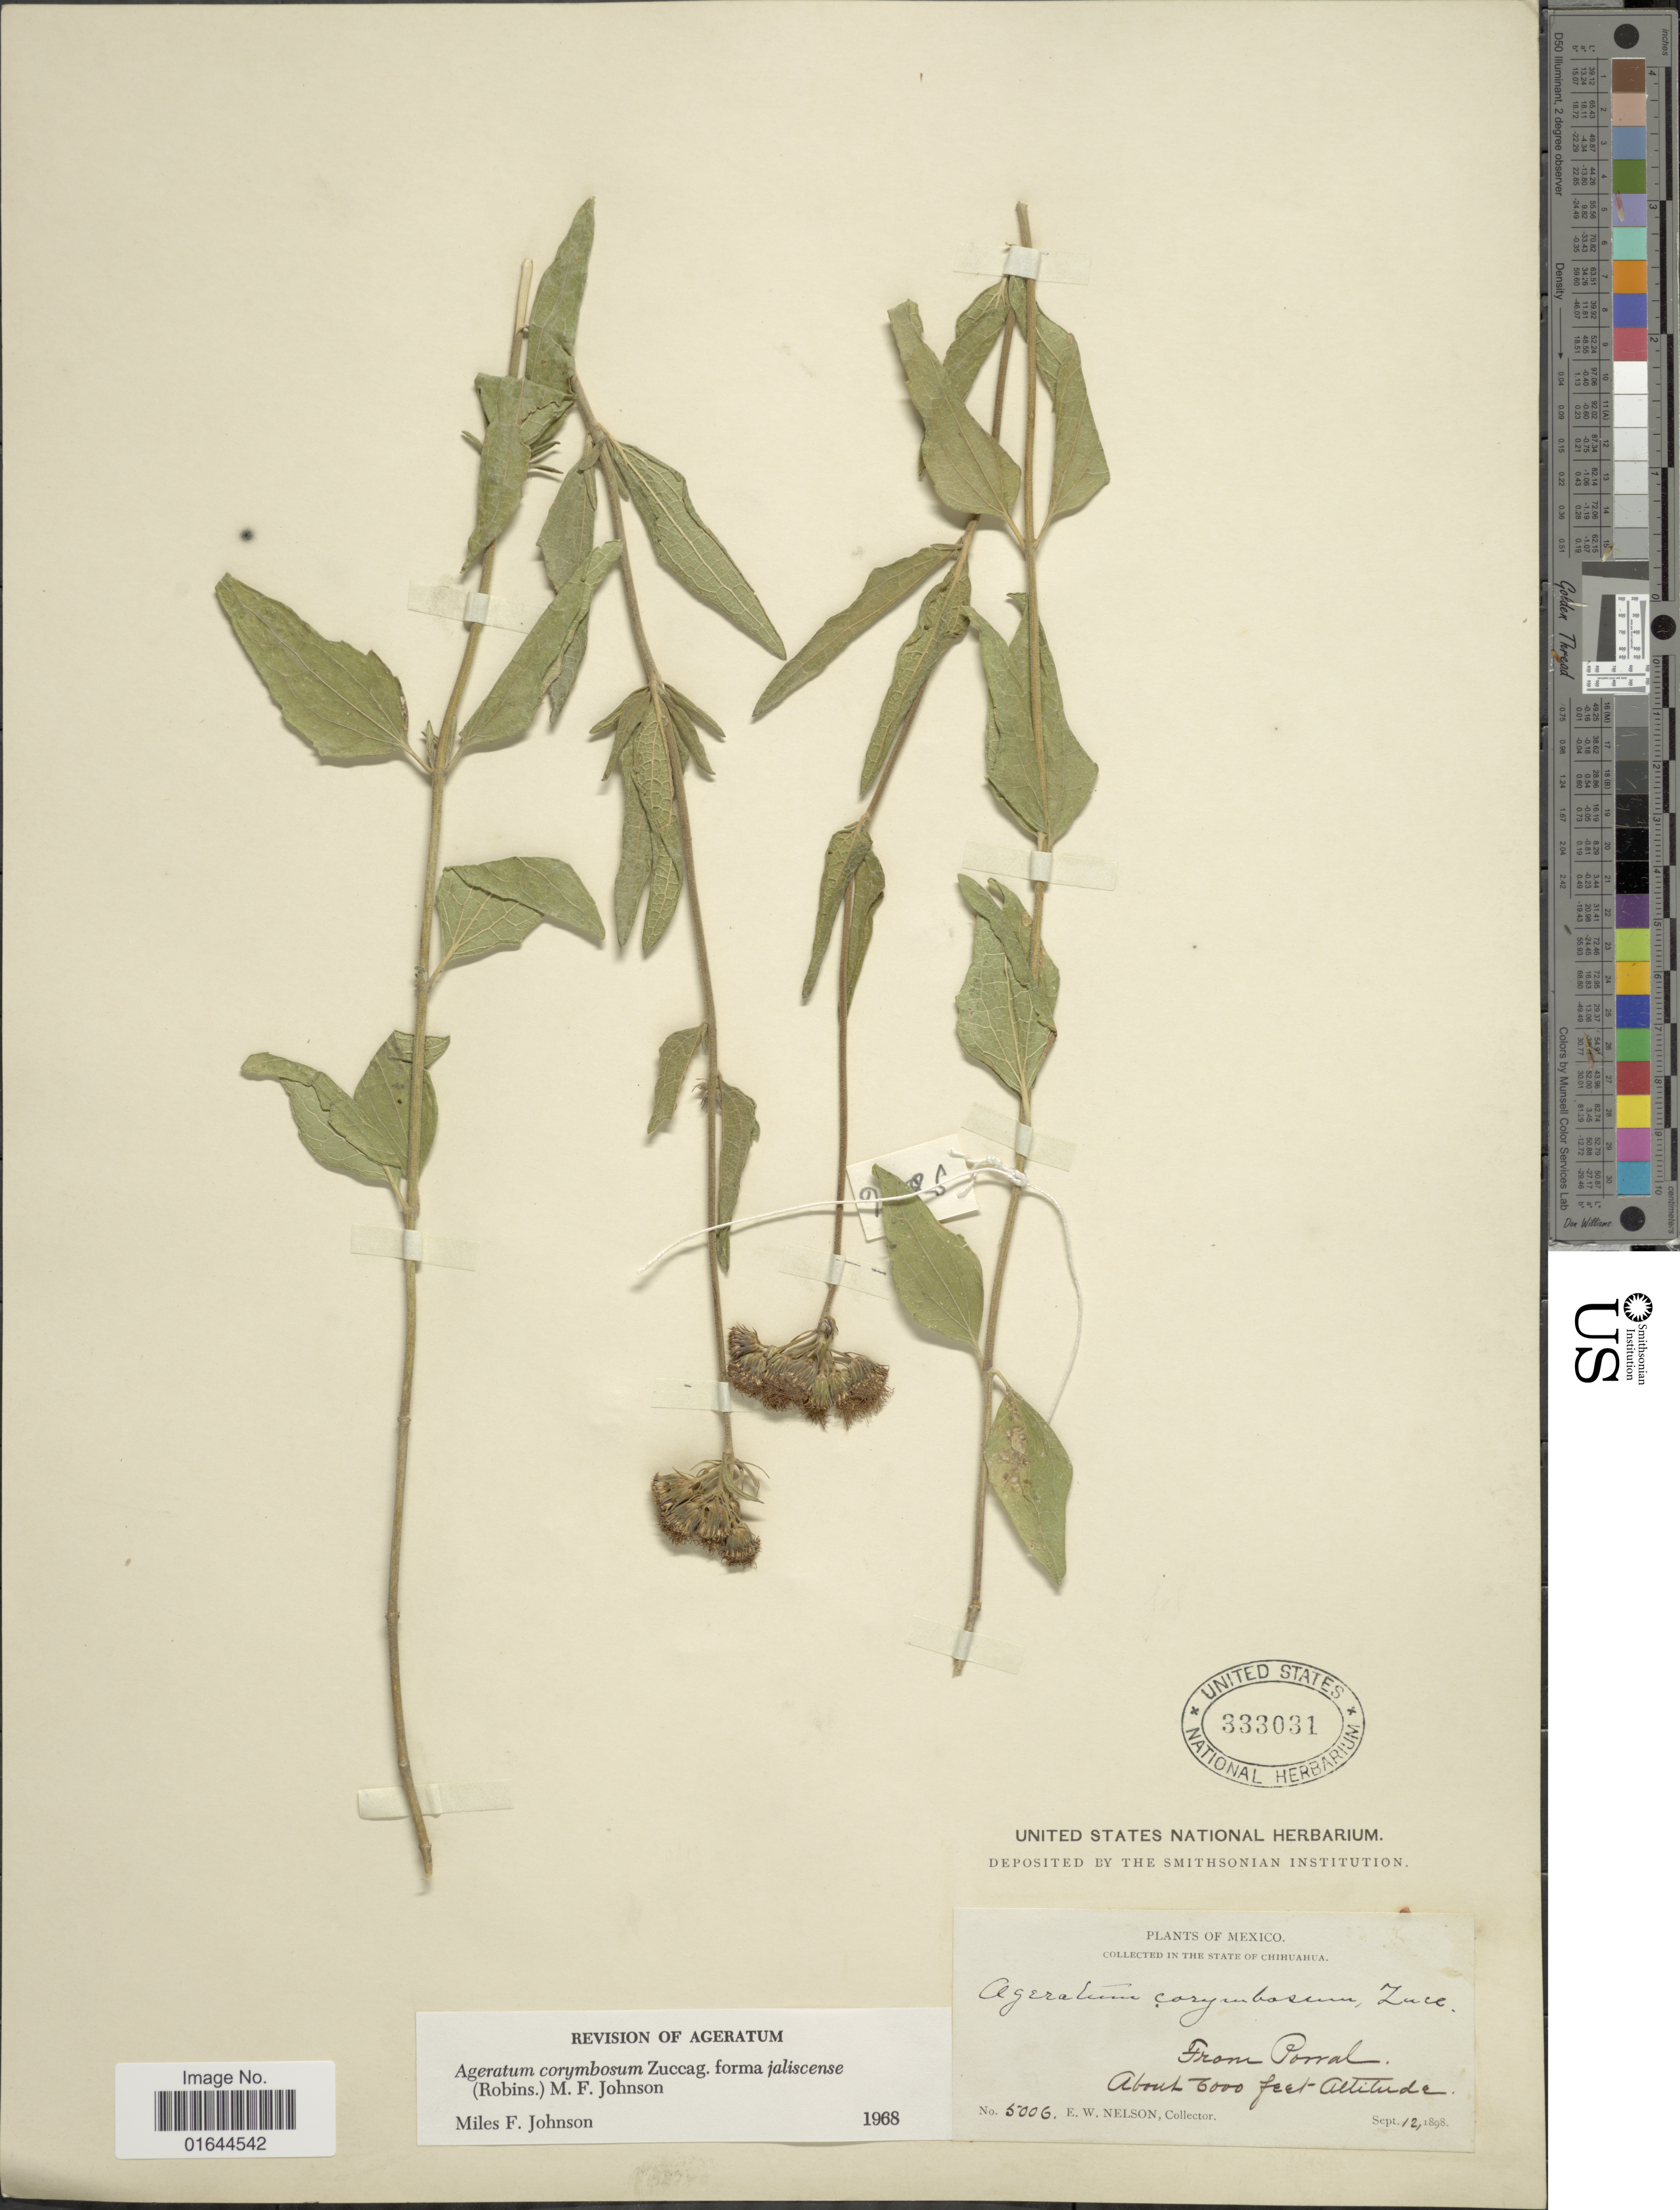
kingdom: Plantae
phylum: Tracheophyta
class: Magnoliopsida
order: Asterales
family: Asteraceae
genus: Ageratum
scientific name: Ageratum corymbosum f. jaliscense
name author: (B.L. Rob.) M.F. Johnson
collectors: E. W. Nelson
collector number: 5006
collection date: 1898-09-12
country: Mexico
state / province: Chihuahua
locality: State of Chihuahua, From Parral.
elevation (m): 1829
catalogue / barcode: US 333031